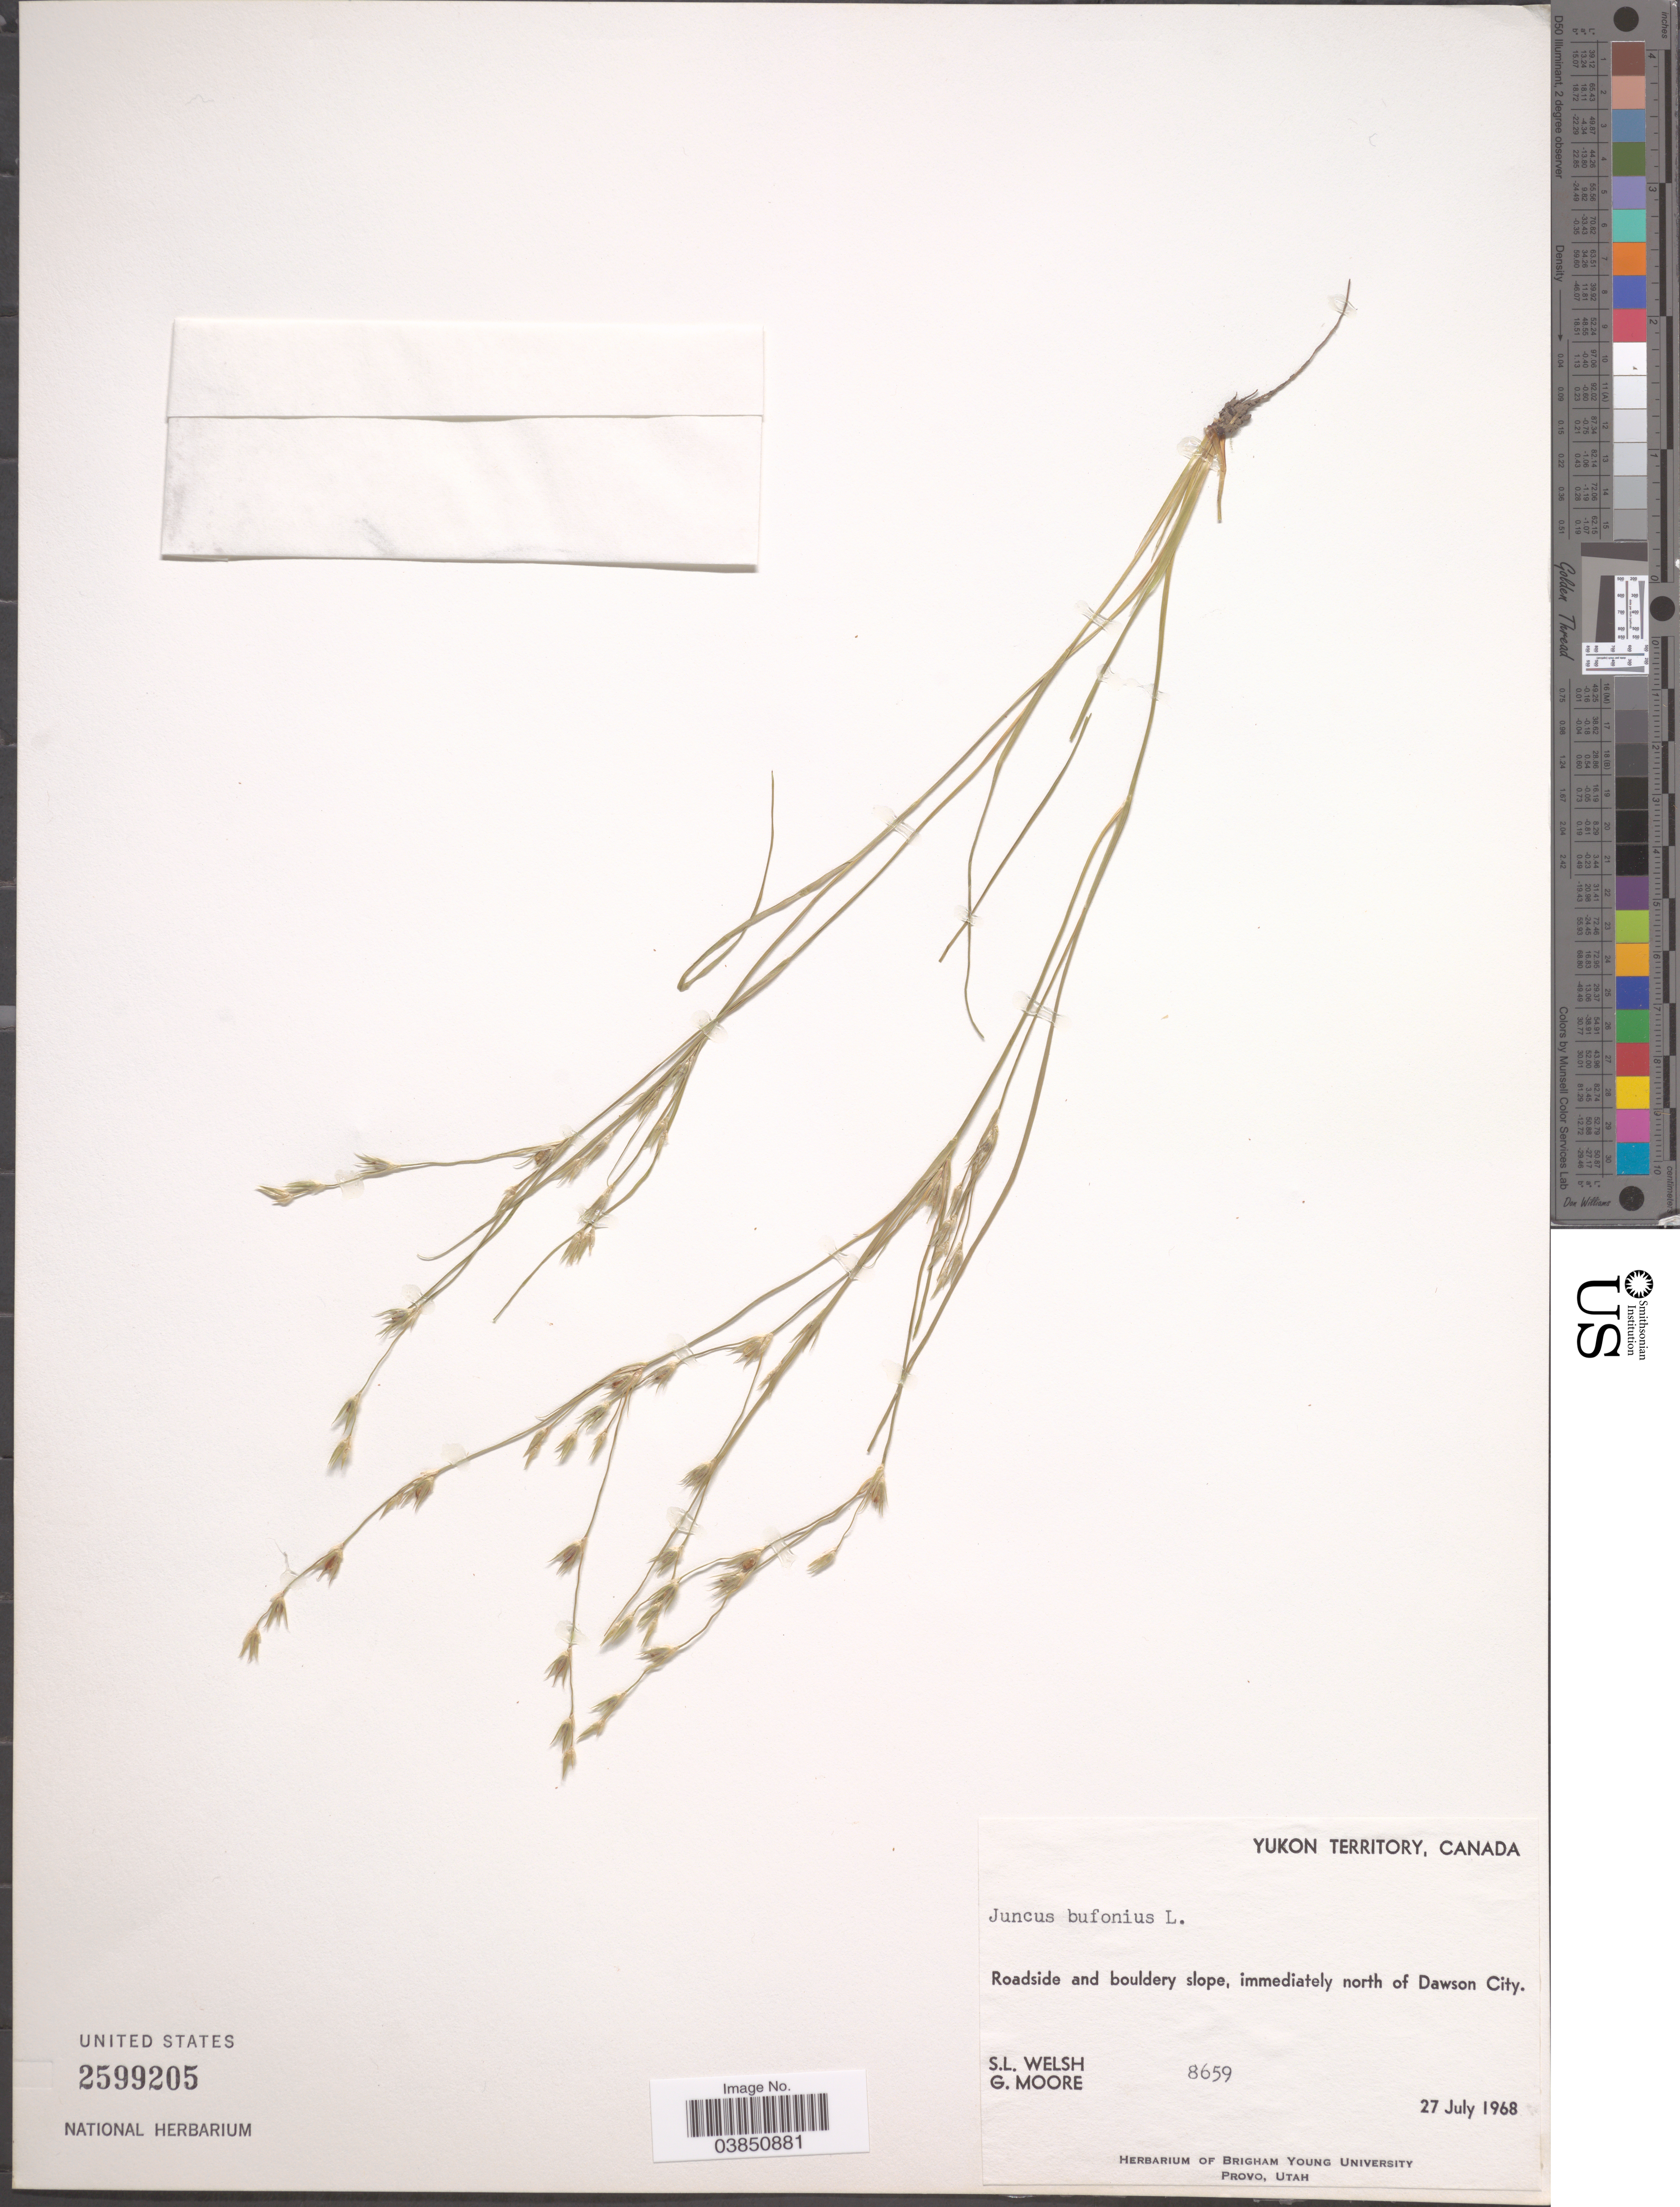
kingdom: Plantae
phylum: Tracheophyta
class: Liliopsida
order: Poales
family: Juncaceae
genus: Juncus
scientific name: Juncus bufonius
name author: L.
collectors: S. Welsh & G. Moore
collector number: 8659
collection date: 1968-07-27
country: Canada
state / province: Yukon Territory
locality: Roadside and bouldery slope, immediately north of Dawson City.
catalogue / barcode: US 2599205